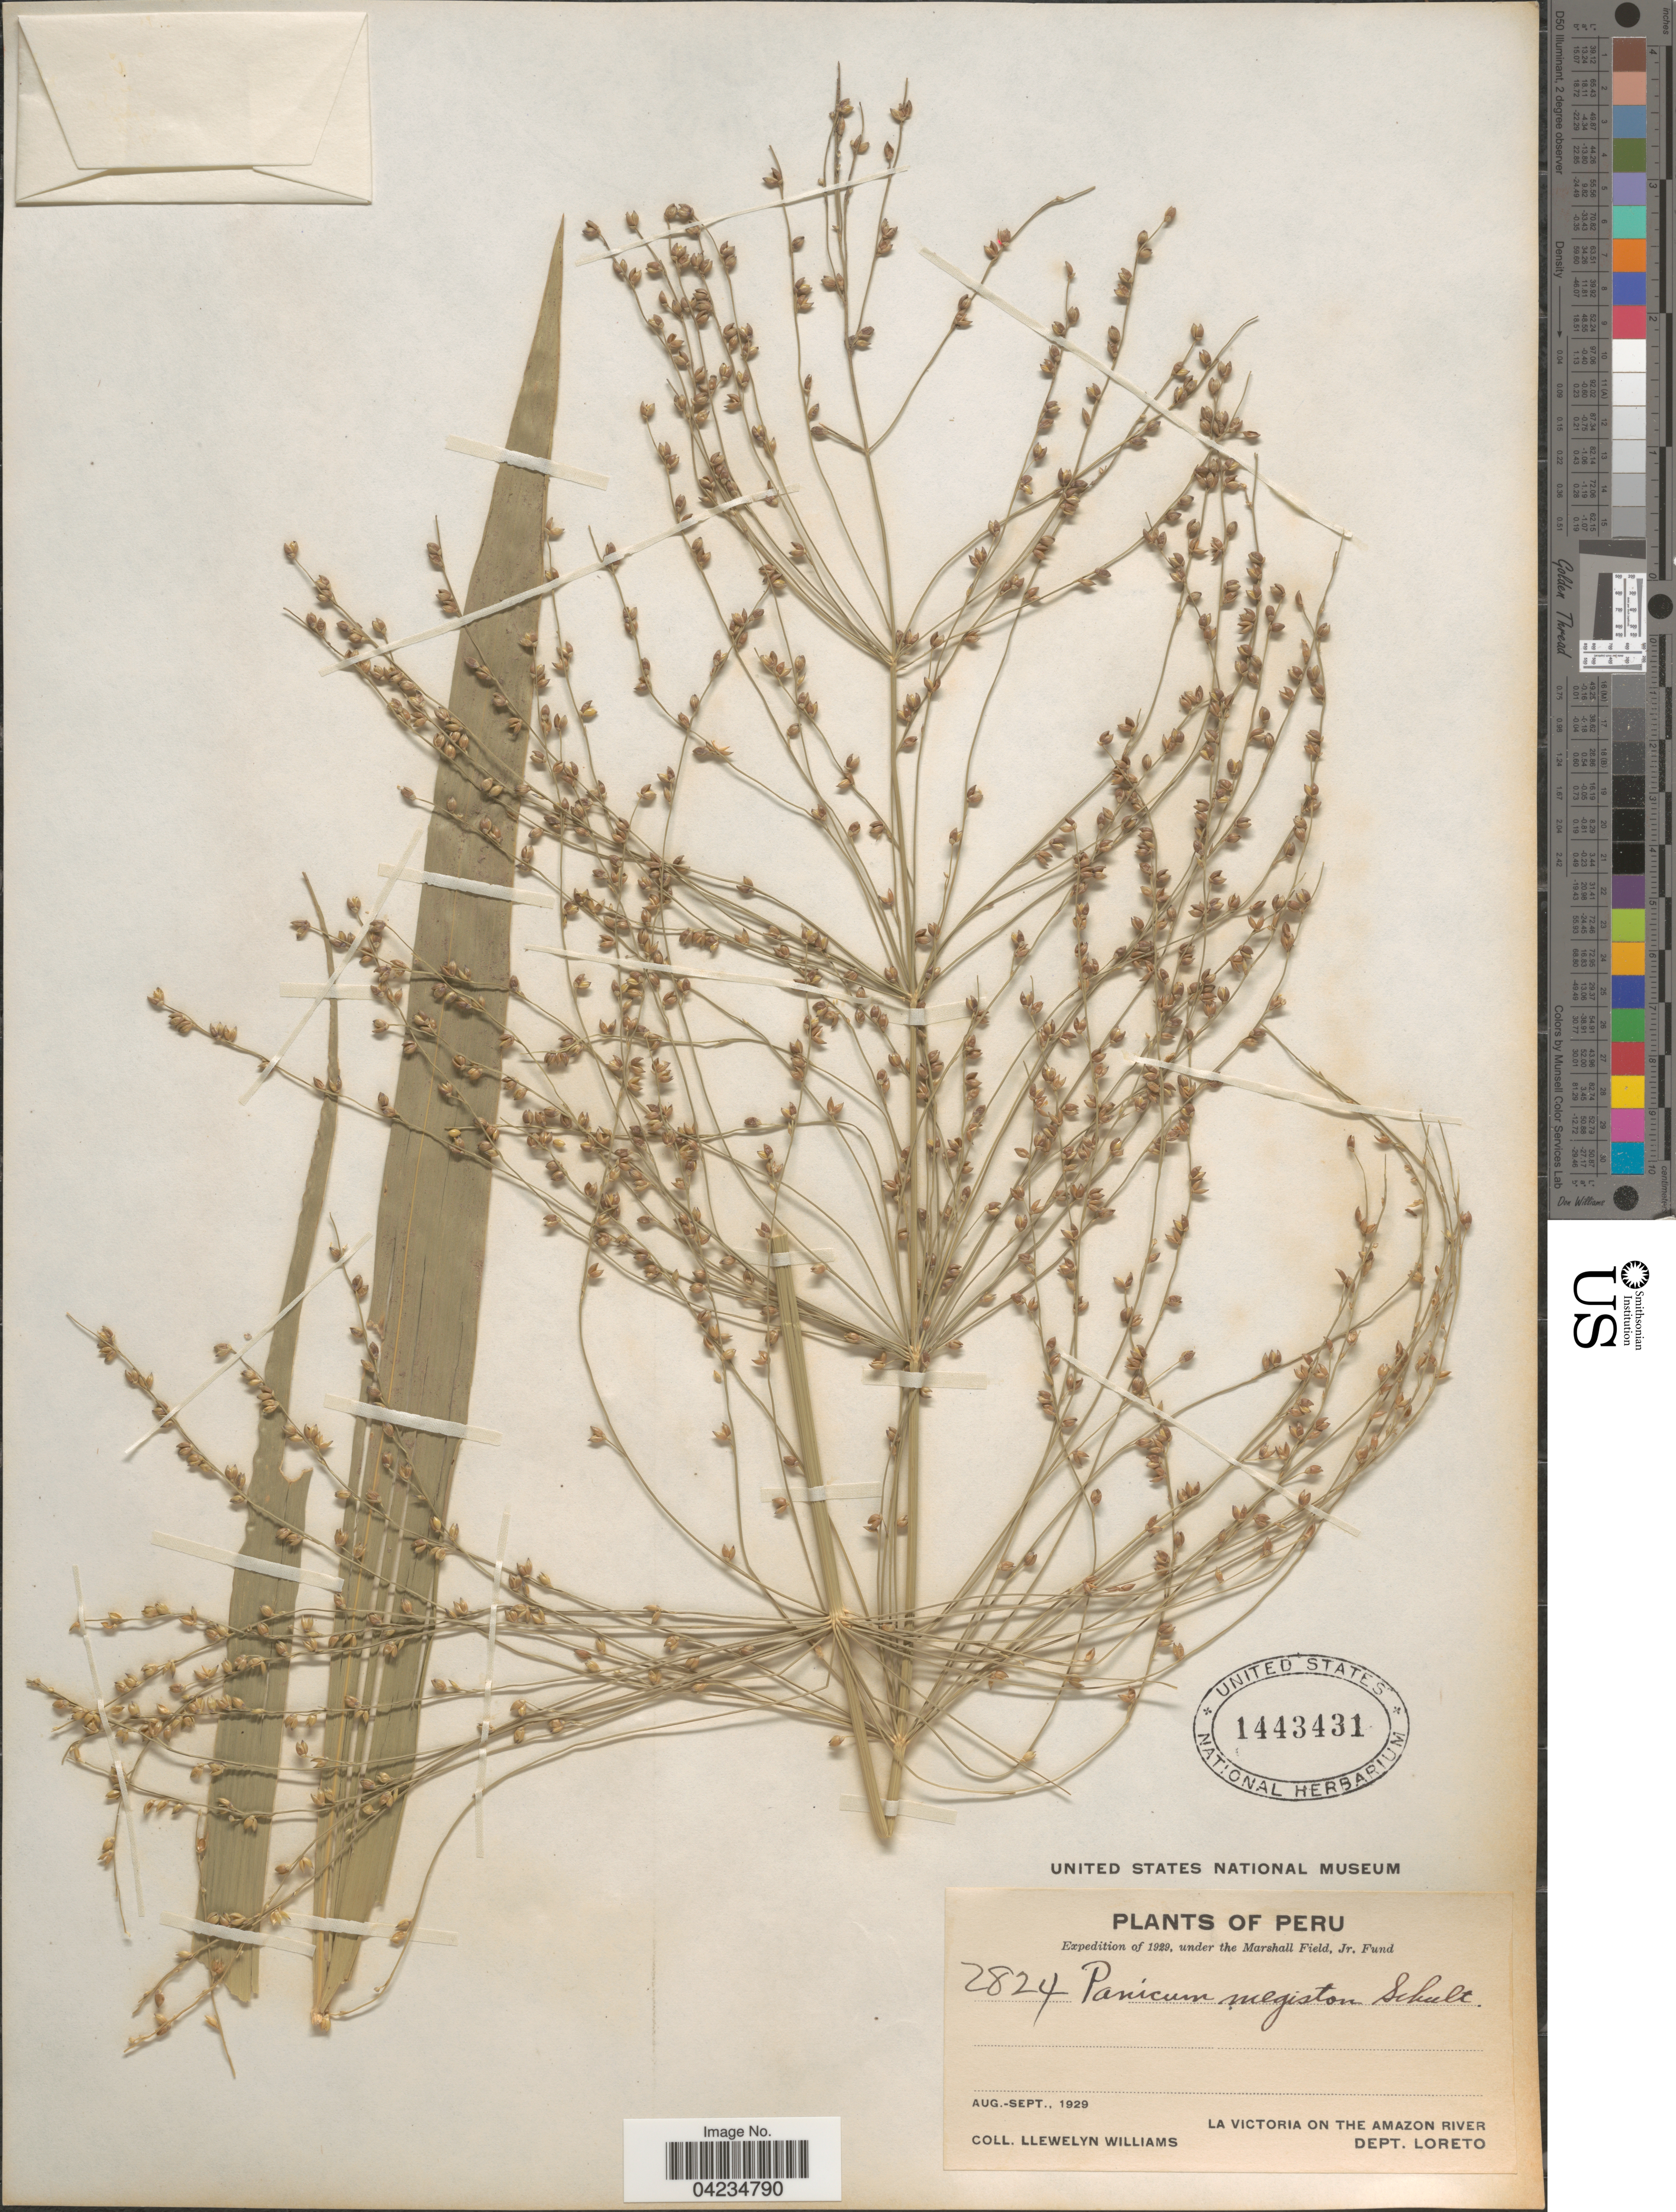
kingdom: Plantae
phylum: Tracheophyta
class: Liliopsida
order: Poales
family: Poaceae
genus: Stephostachys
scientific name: Stephostachys mertensii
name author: (Roth) Zuloaga & Marrone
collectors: Ll. Williams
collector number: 2824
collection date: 1929-08/1929-09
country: Peru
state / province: Loreto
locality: Expedition of 1929. La Victoria on the Amazon River. Dept. Loreto.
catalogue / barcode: US 1443431